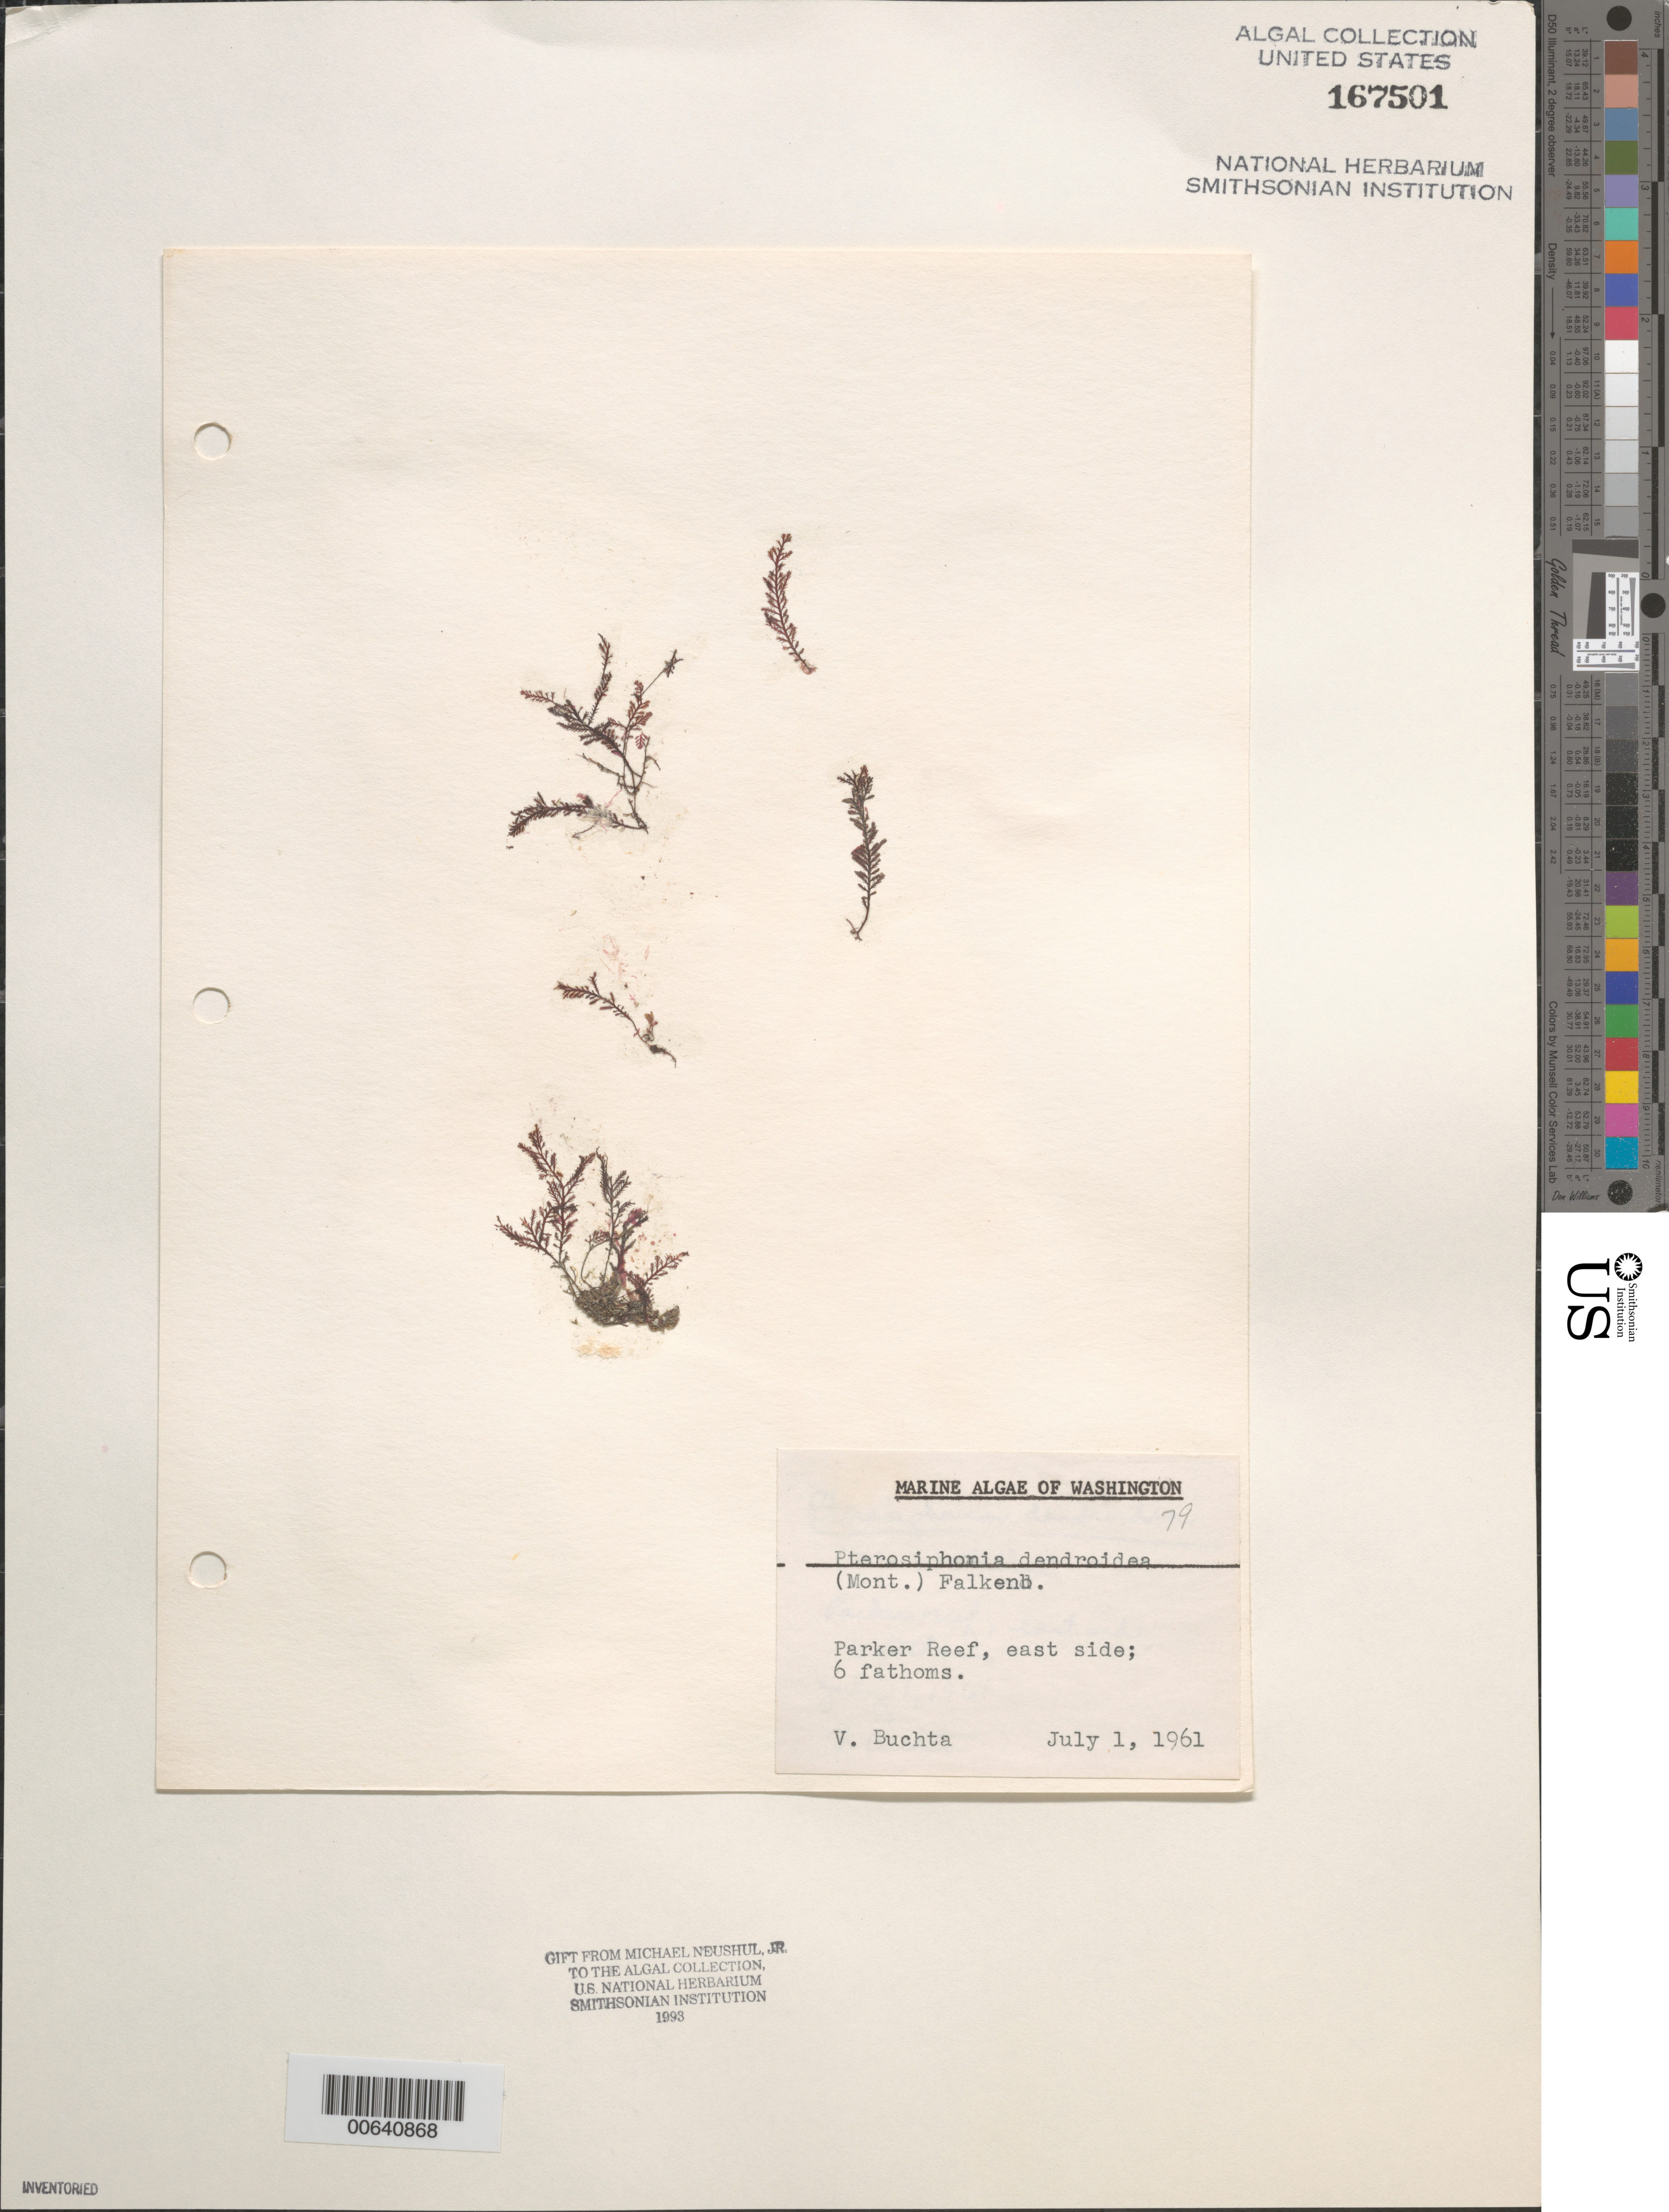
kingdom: Plantae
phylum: Rhodophyta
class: Florideophyceae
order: Ceramiales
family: Rhodomelaceae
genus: Symphyocladiella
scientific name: Symphyocladiella dendroidea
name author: (Montagne) Bustamante et al.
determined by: Algae name updating Project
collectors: V. Buchta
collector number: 79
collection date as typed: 01 Jul 1961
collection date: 1961-07-01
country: United States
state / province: Washington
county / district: San Juan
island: San Juan Islands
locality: Parker Reef, north of Orcas Island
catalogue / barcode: US 167501